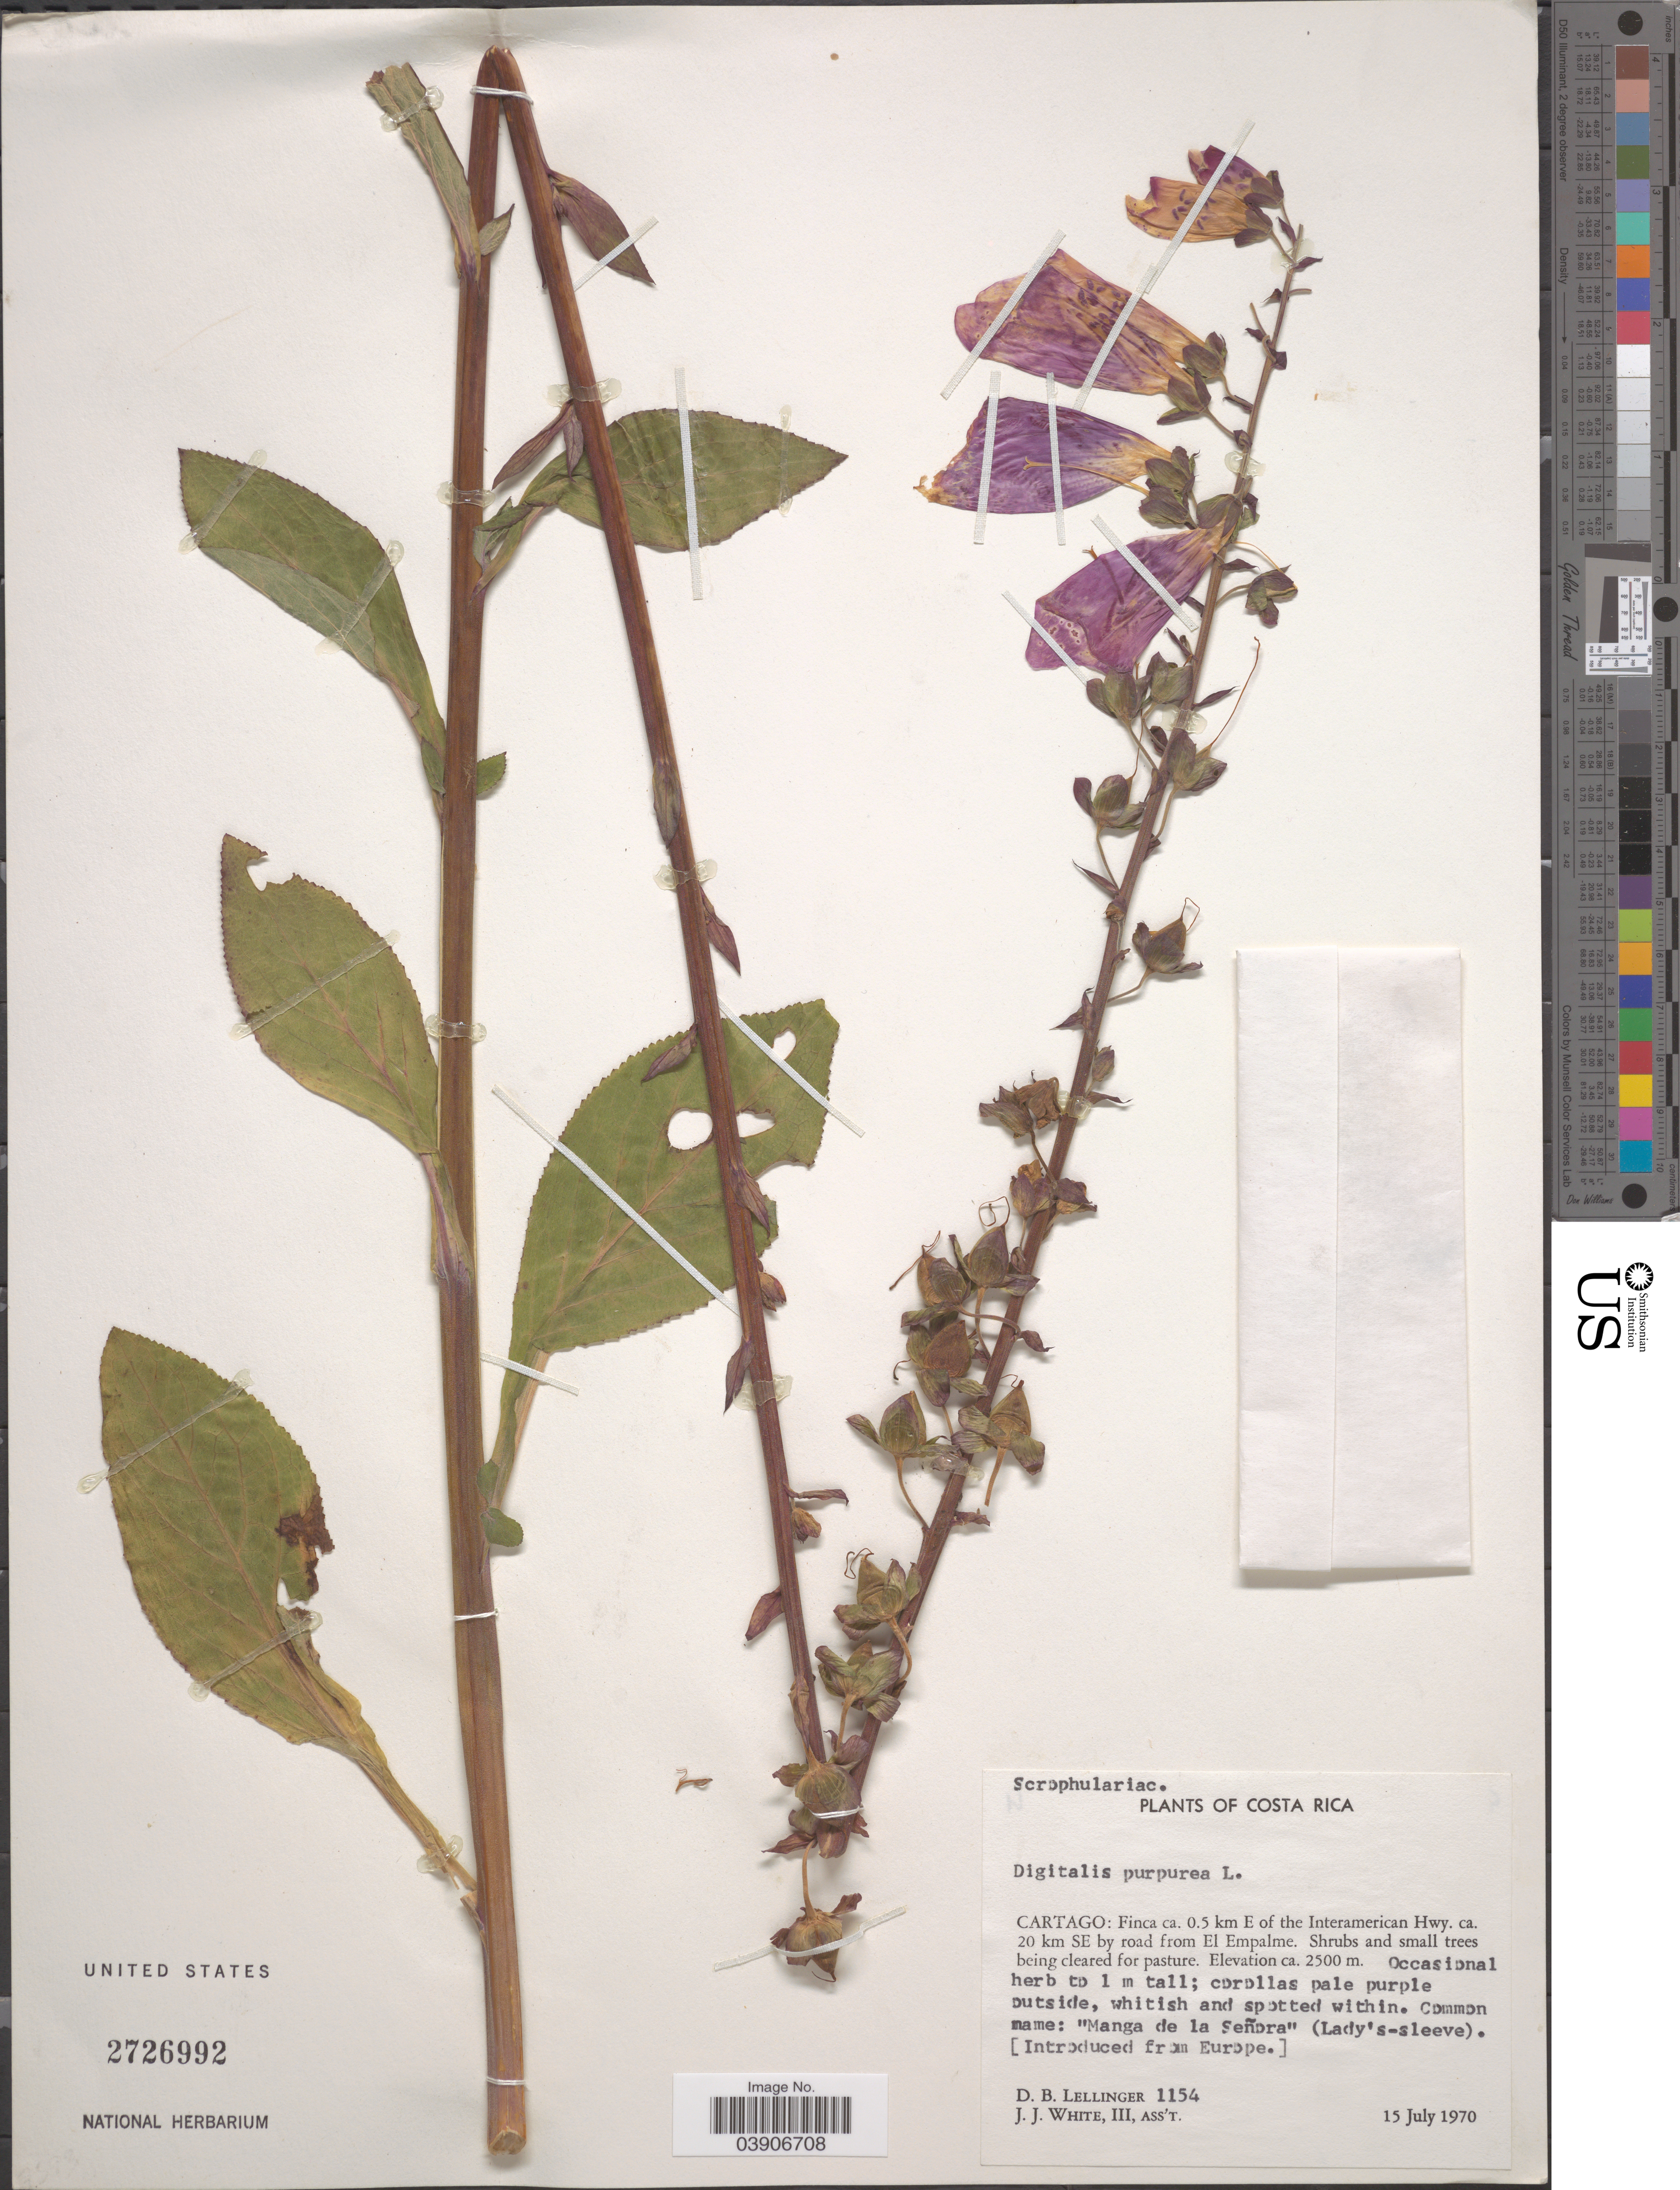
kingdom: Plantae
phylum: Tracheophyta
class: Magnoliopsida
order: Lamiales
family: Plantaginaceae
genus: Digitalis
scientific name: Digitalis purpurea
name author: L.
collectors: D. B. Lellinger & J. J. White III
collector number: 1154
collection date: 1970-07-15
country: Costa Rica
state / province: Cartago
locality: Finca ca. 0.5 km E of the Interamerican Hwy. ca. 20 km SE by road from El Empalme.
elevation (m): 2500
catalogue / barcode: US 2726992